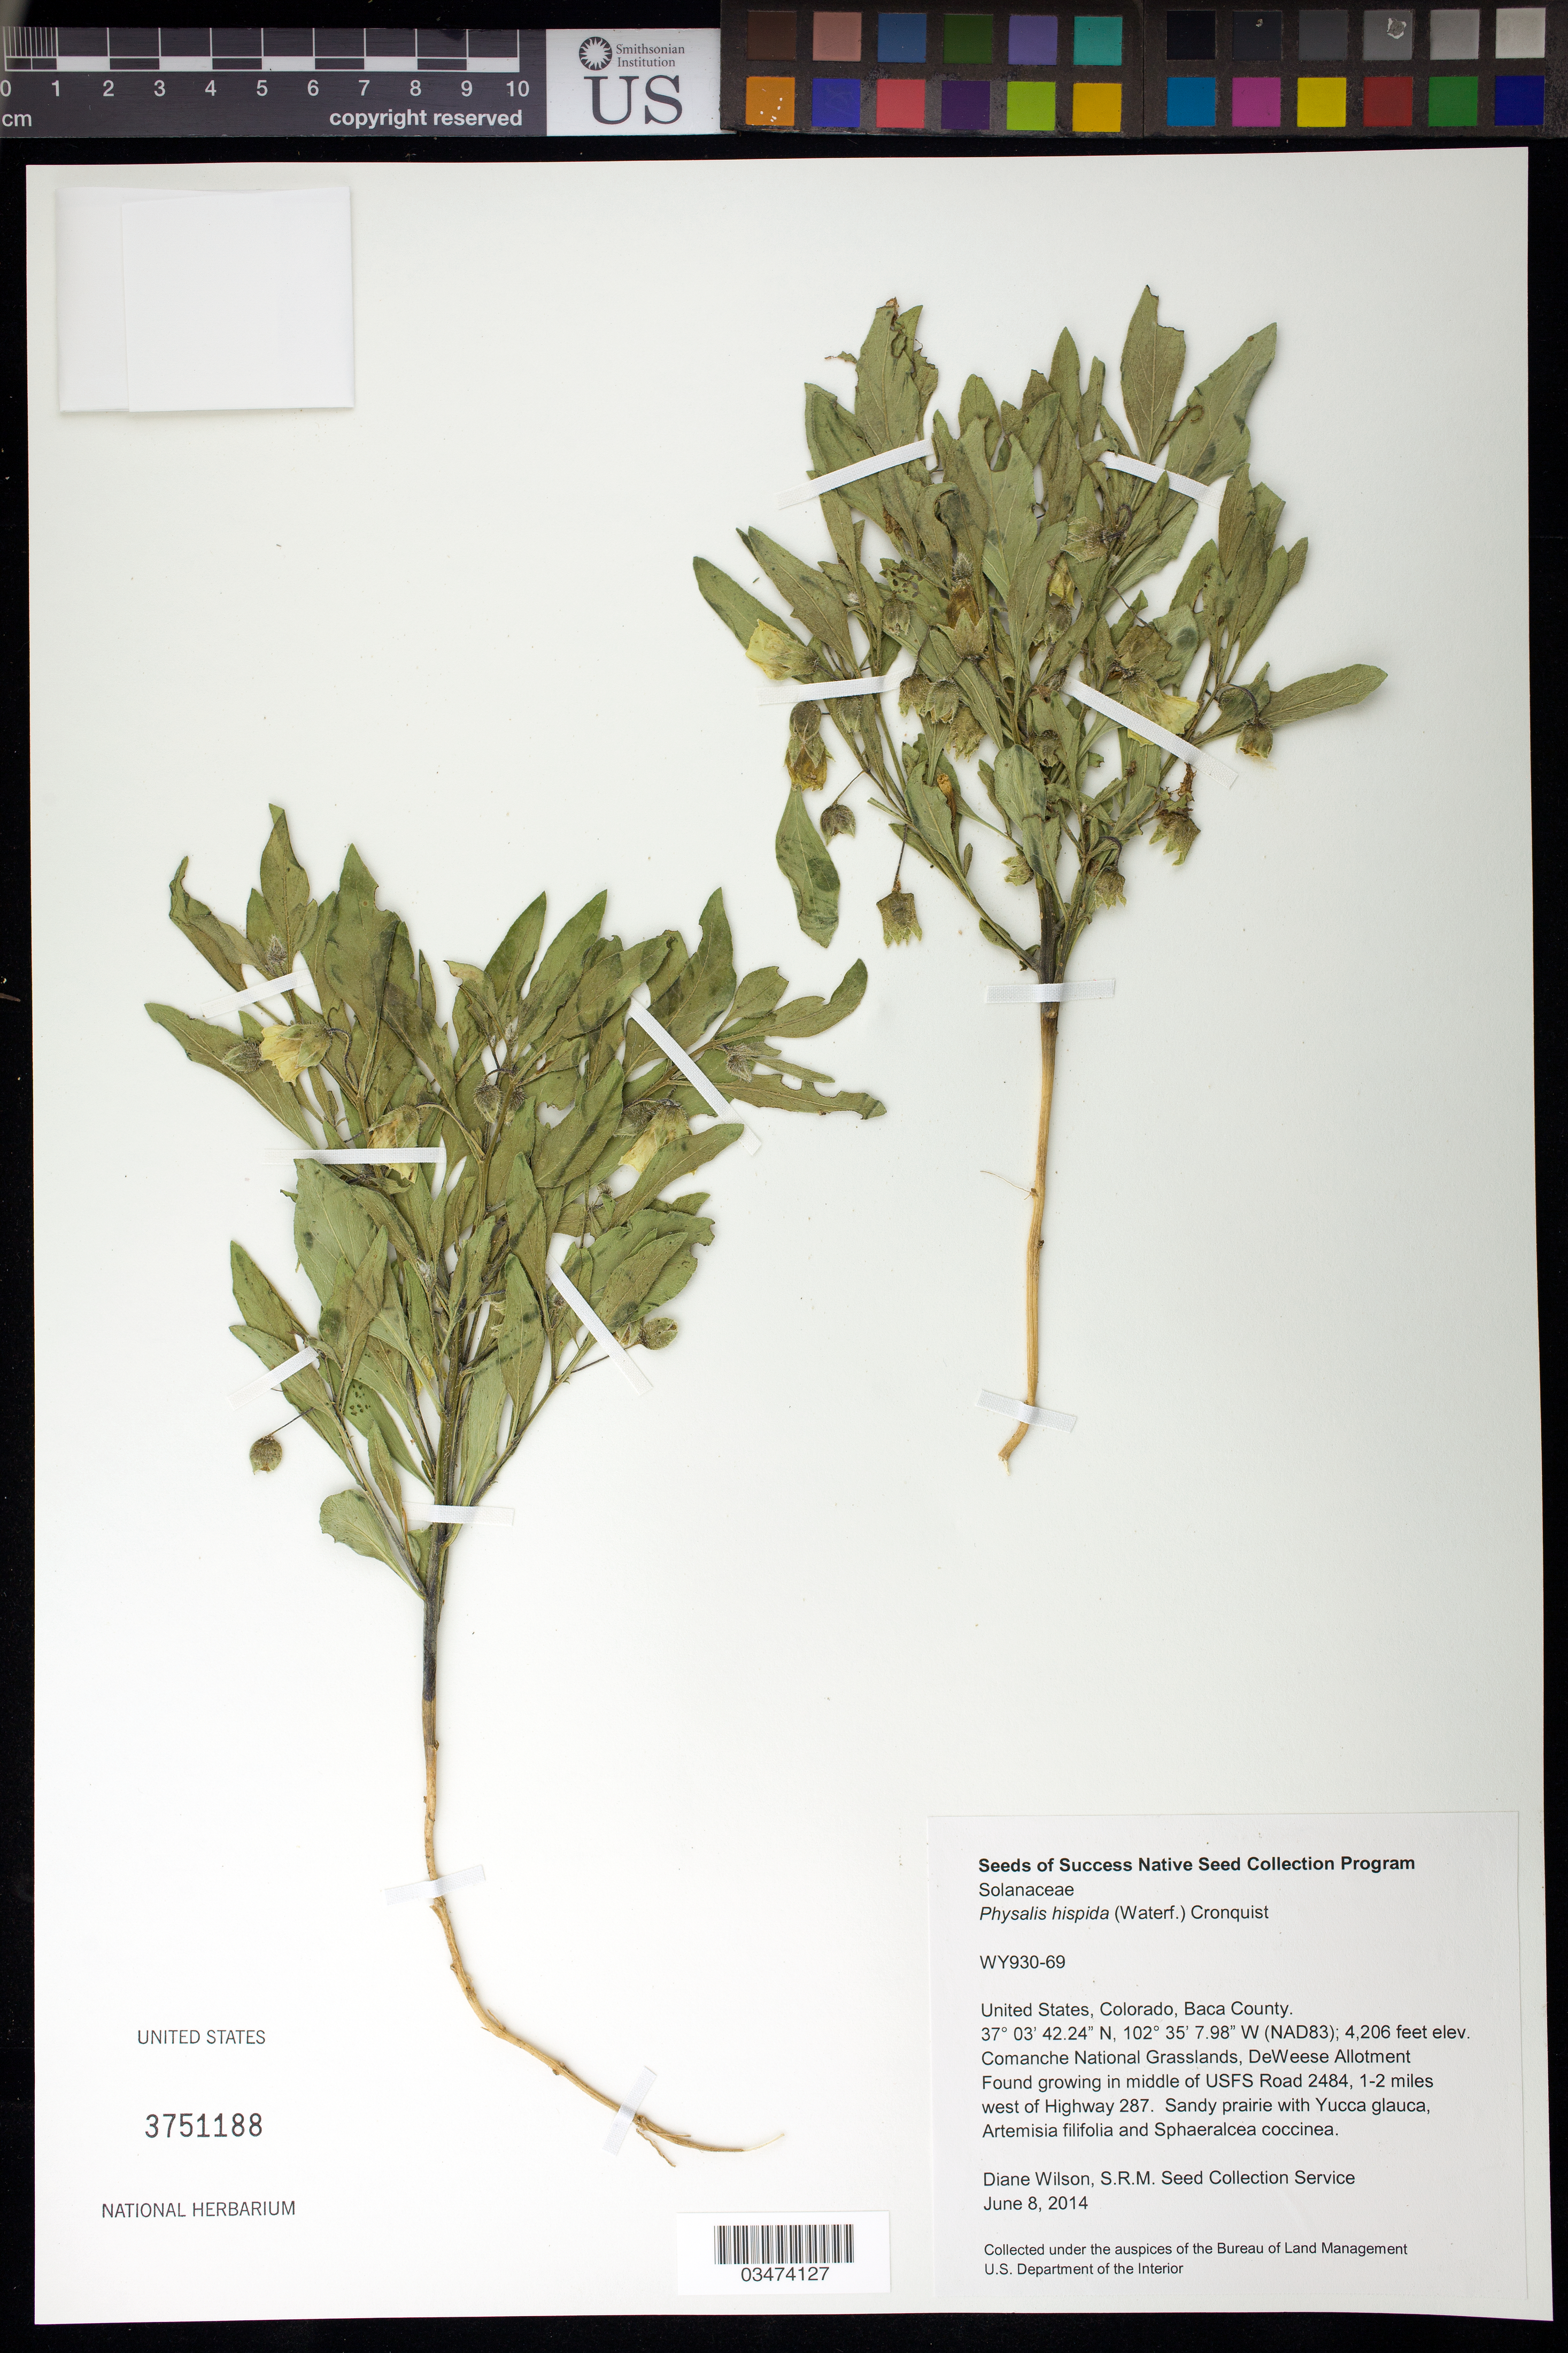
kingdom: Plantae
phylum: Tracheophyta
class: Magnoliopsida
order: Solanales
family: Solanaceae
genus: Physalis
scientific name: Physalis hispida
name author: (Waterf.) Cronquist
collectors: D. Wilson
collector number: WY930-69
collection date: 2014-06-08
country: United States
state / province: Colorado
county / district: Baca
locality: Comanche National Grasslands, DeWeese Allotment, near USFS Road 2484, 1- 2 mi. W of Hwy 287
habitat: Sandy prairie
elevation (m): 1282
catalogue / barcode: US 3751188